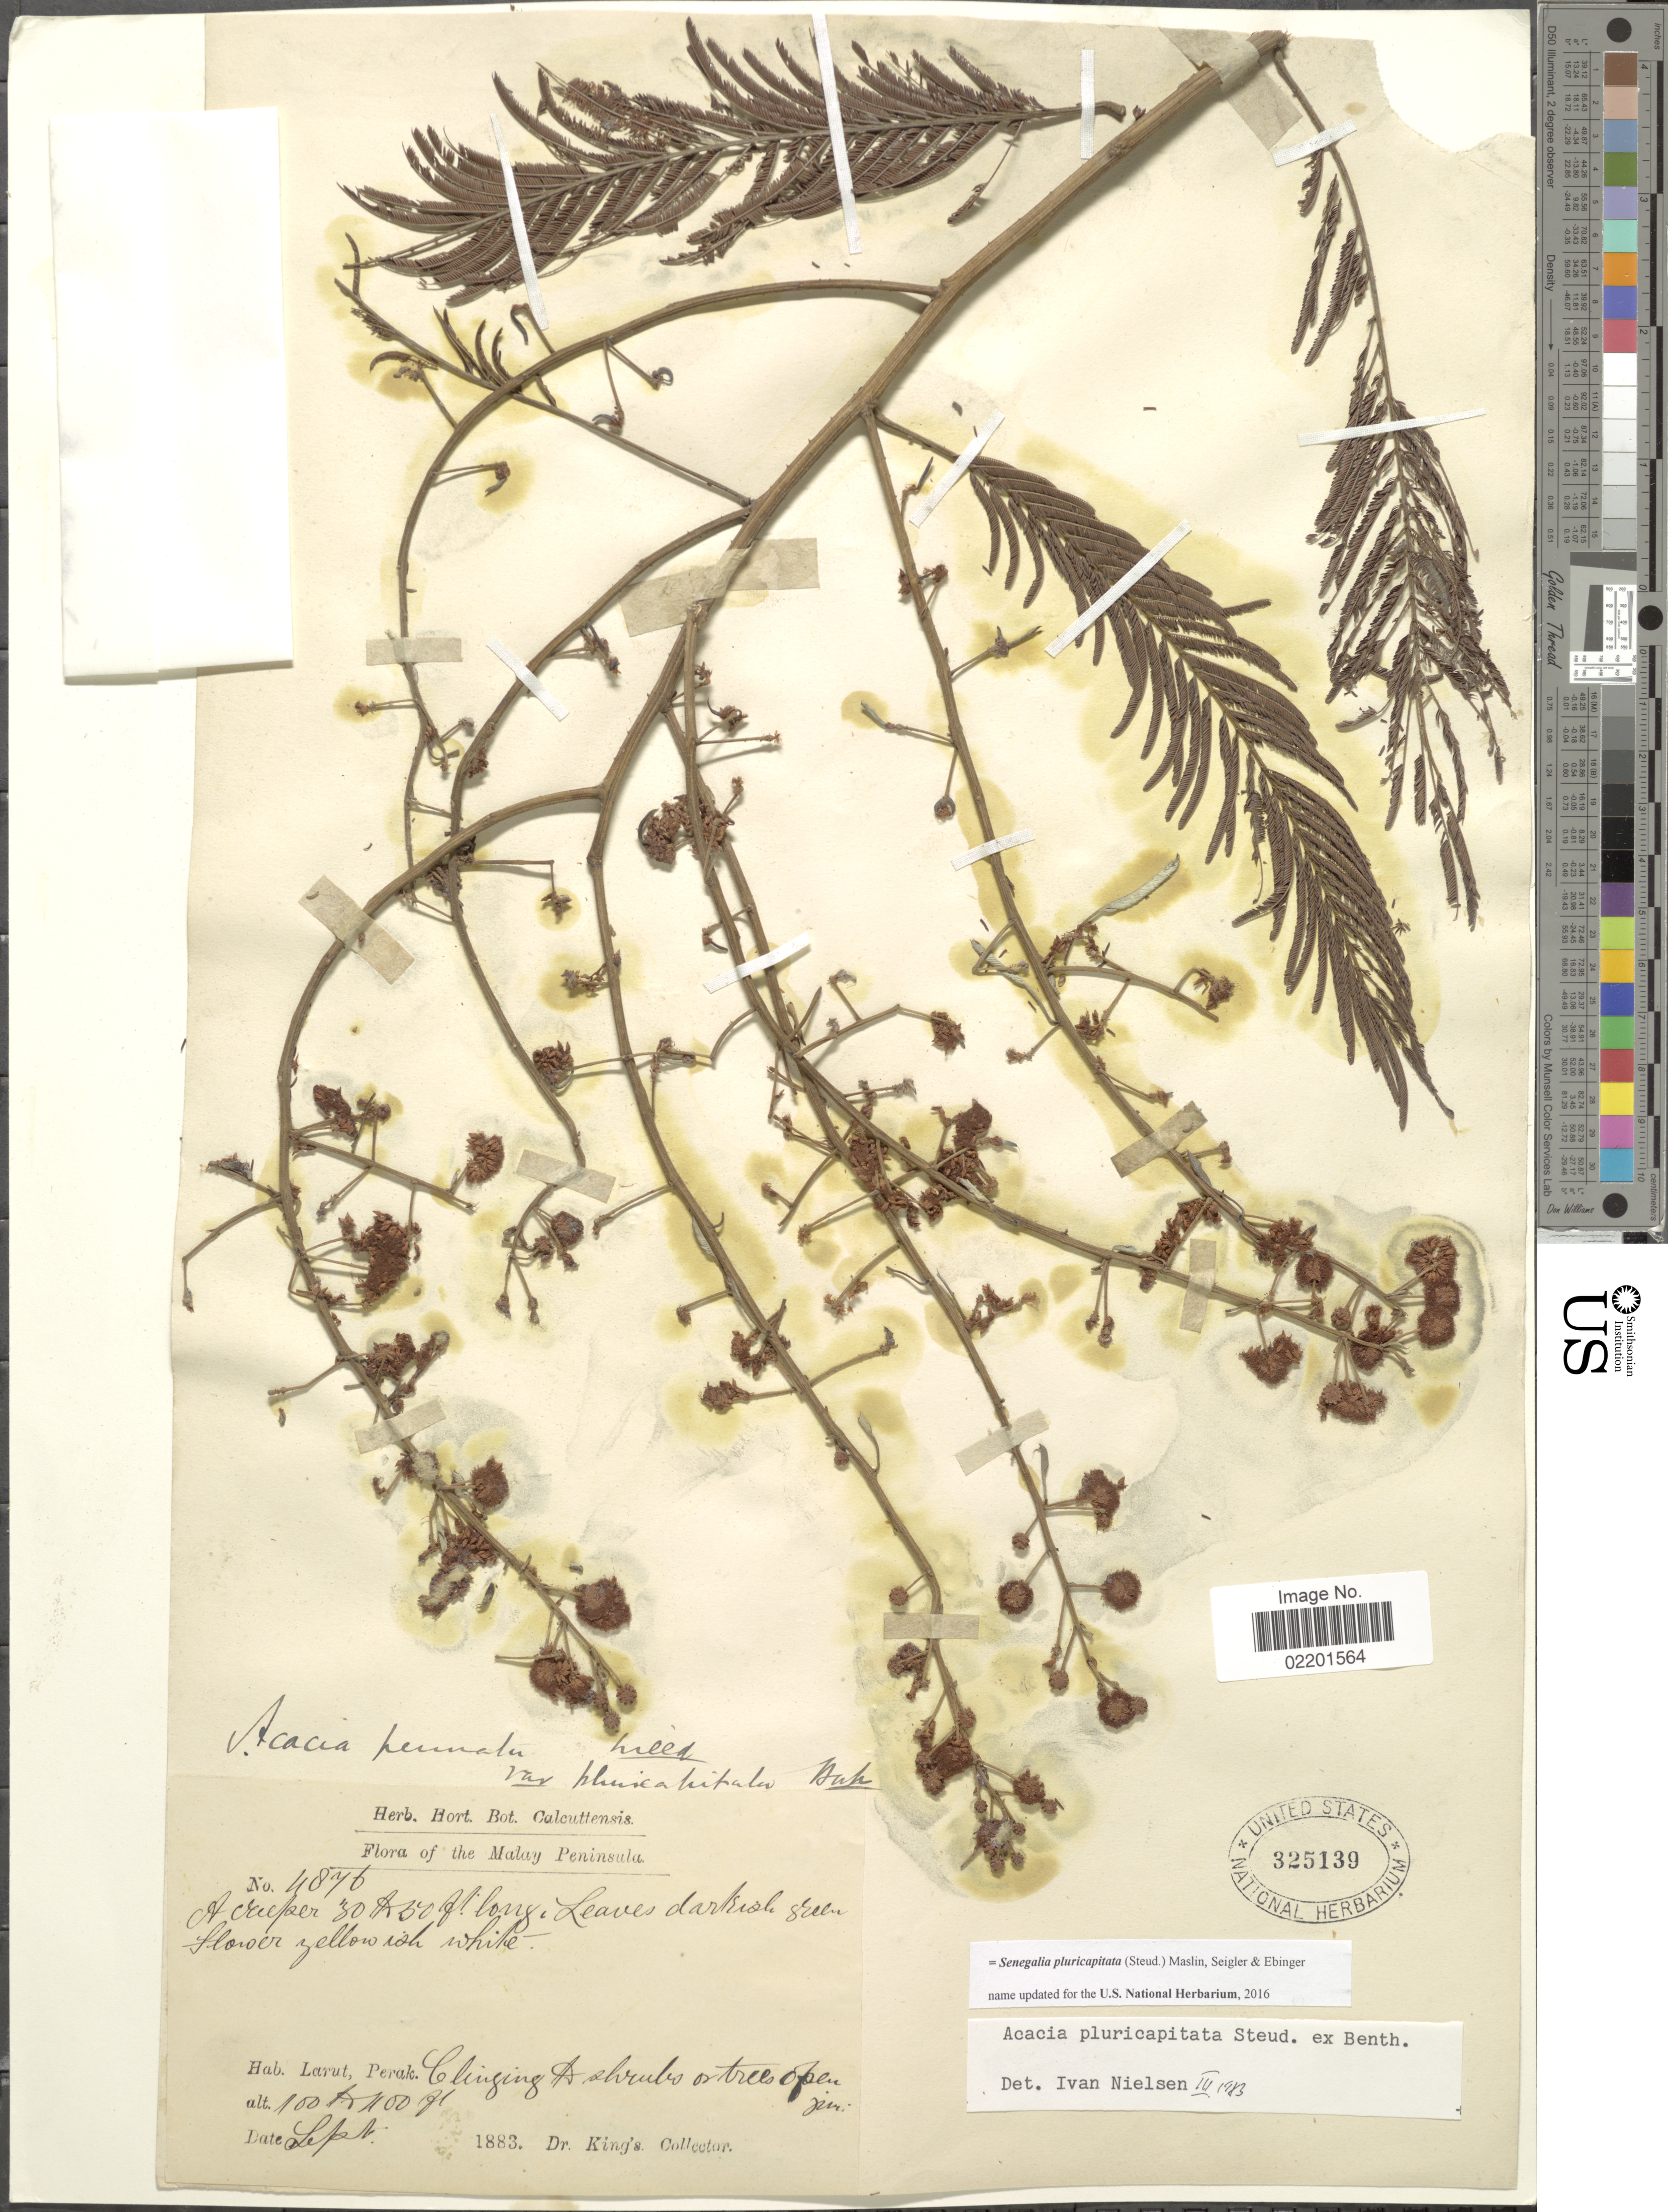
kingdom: Plantae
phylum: Tracheophyta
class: Magnoliopsida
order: Fabales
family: Fabaceae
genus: Senegalia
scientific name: Senegalia pluricapitata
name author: (Steud.) Maslin et al.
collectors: Dr. King's collector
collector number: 4876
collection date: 1883-09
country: Malaysia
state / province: Perak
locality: Malay Peninsula, Larut Perak.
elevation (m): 30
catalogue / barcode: US 325139